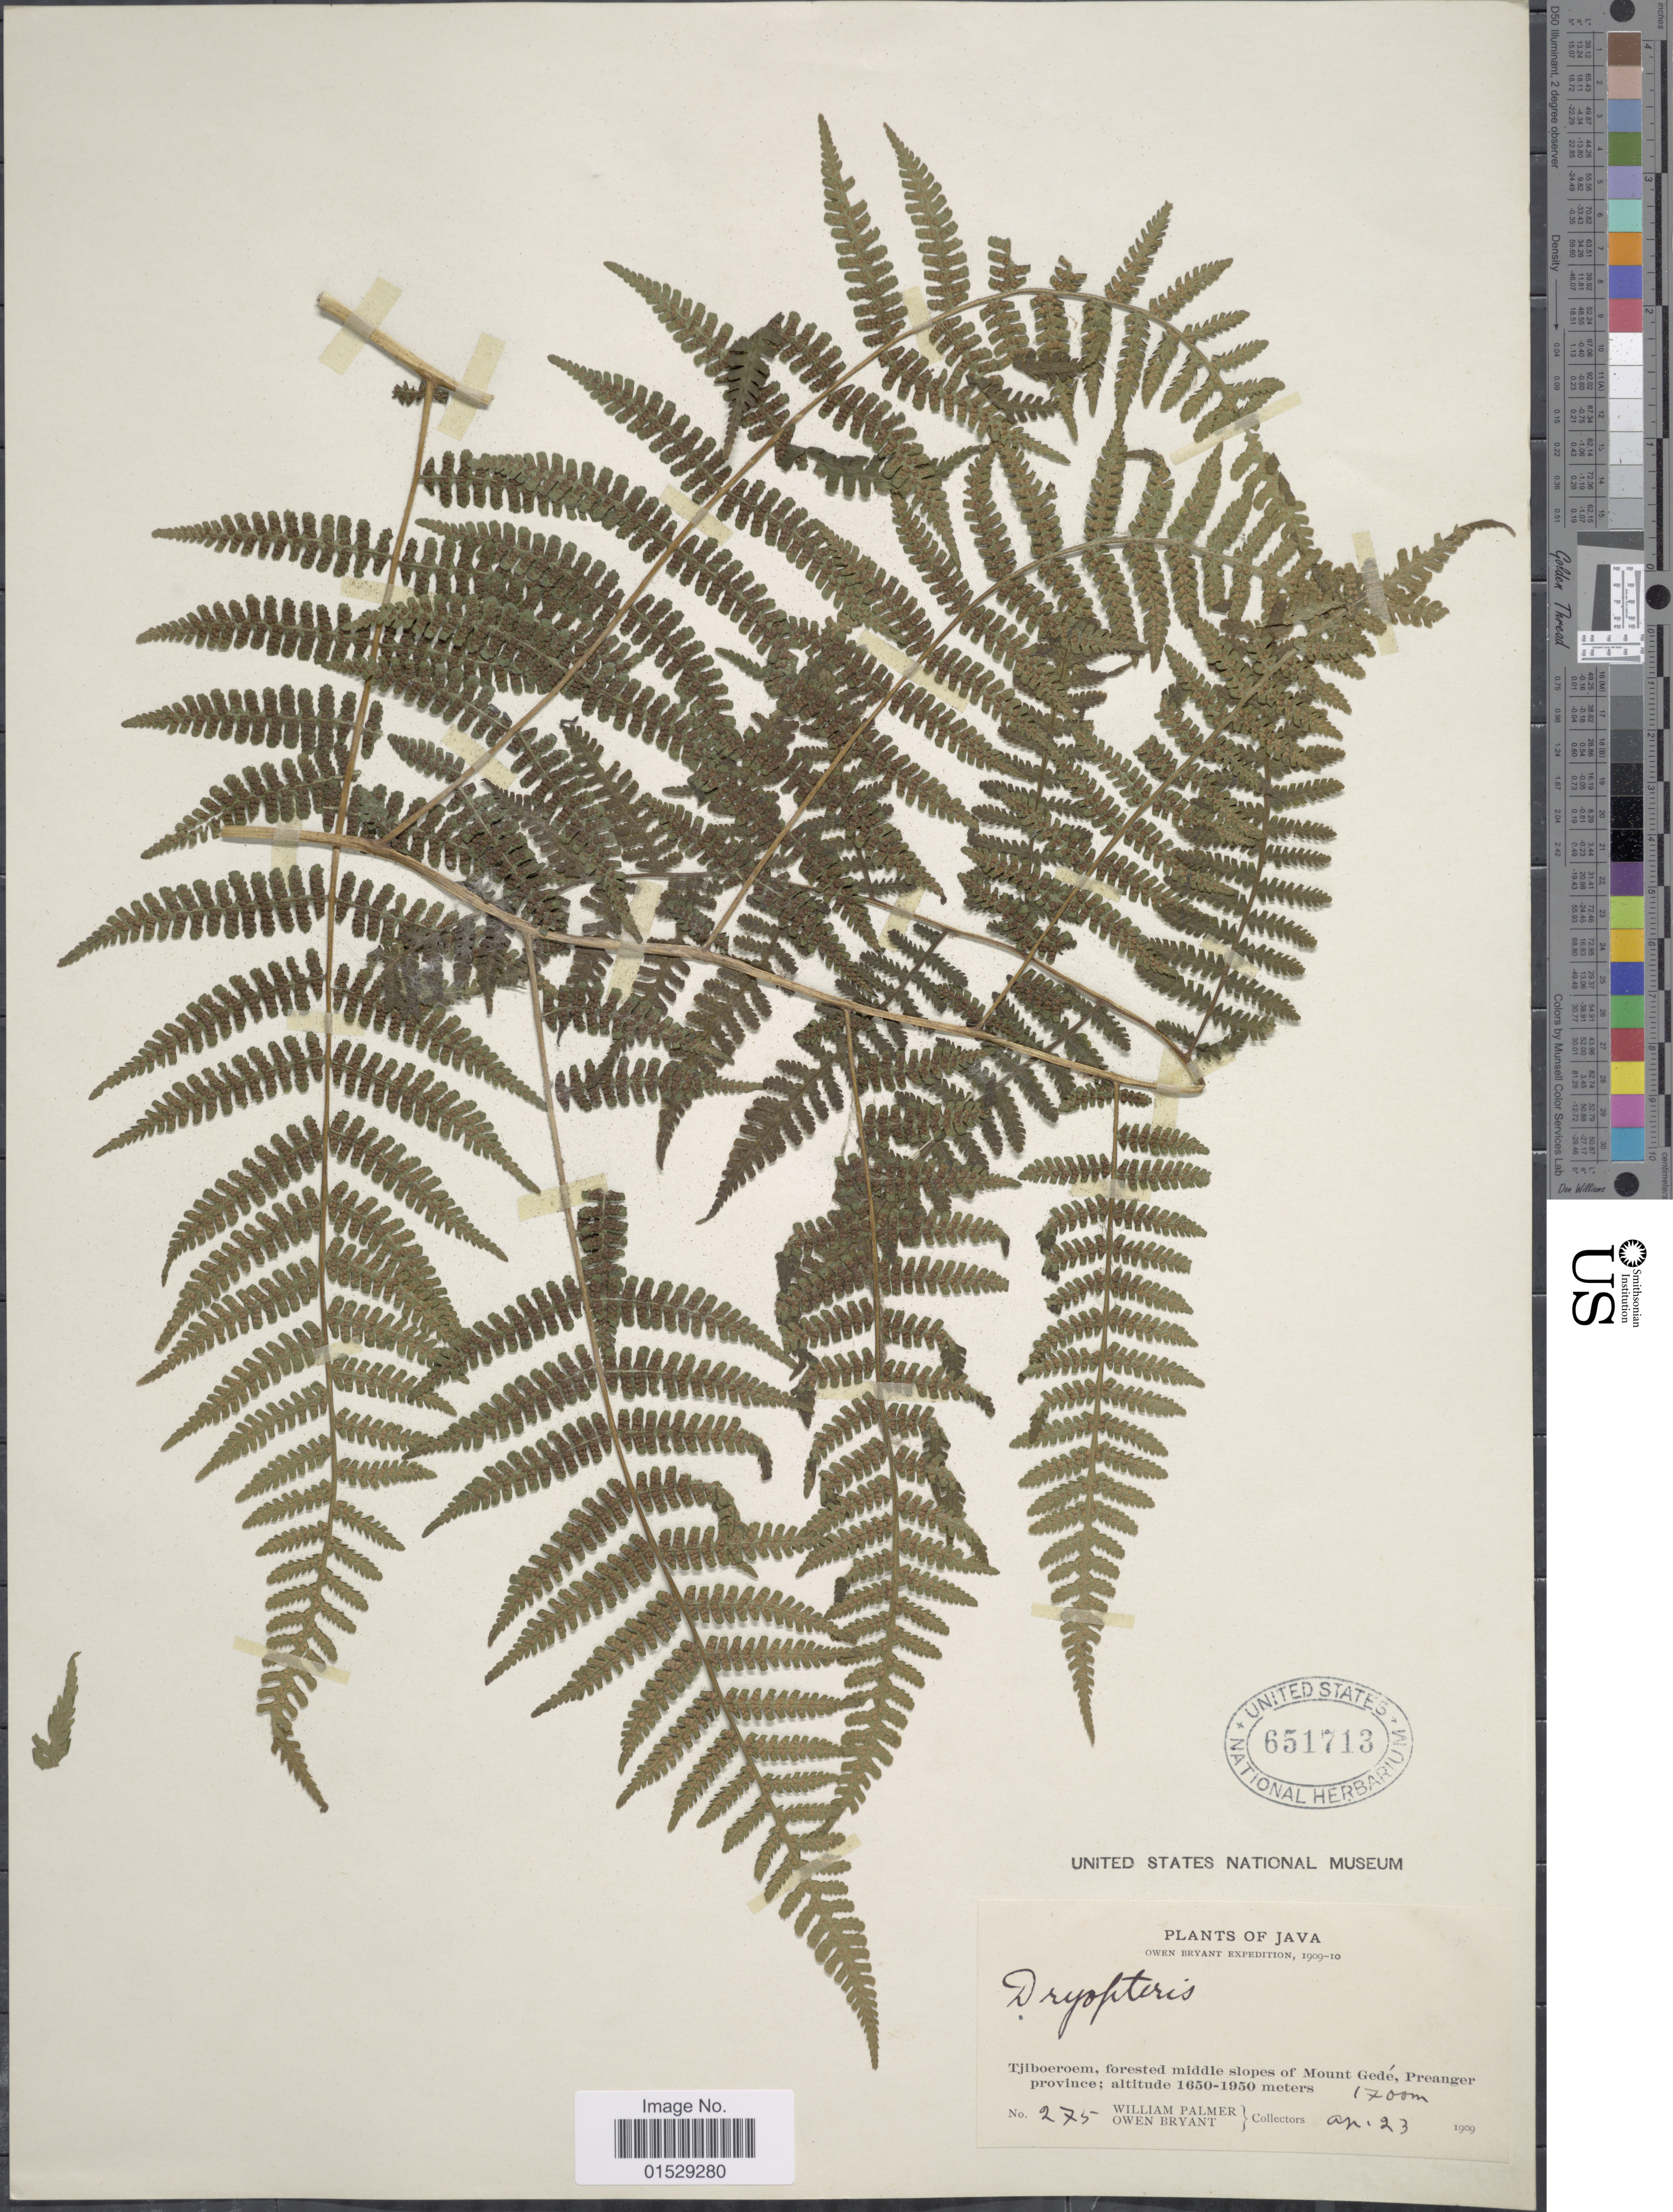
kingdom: Plantae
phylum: Tracheophyta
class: Polypodiopsida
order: Polypodiales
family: Athyriaceae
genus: Deparia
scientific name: Deparia boryana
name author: (Willd.) M. Kato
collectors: W. Palmer & O. Bryant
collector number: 275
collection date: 1909-04-23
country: Indonesia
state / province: Java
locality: Tjiboeroerm, forested middle slopes of Mount Gede, Preanger province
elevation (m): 1700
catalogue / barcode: US 651713